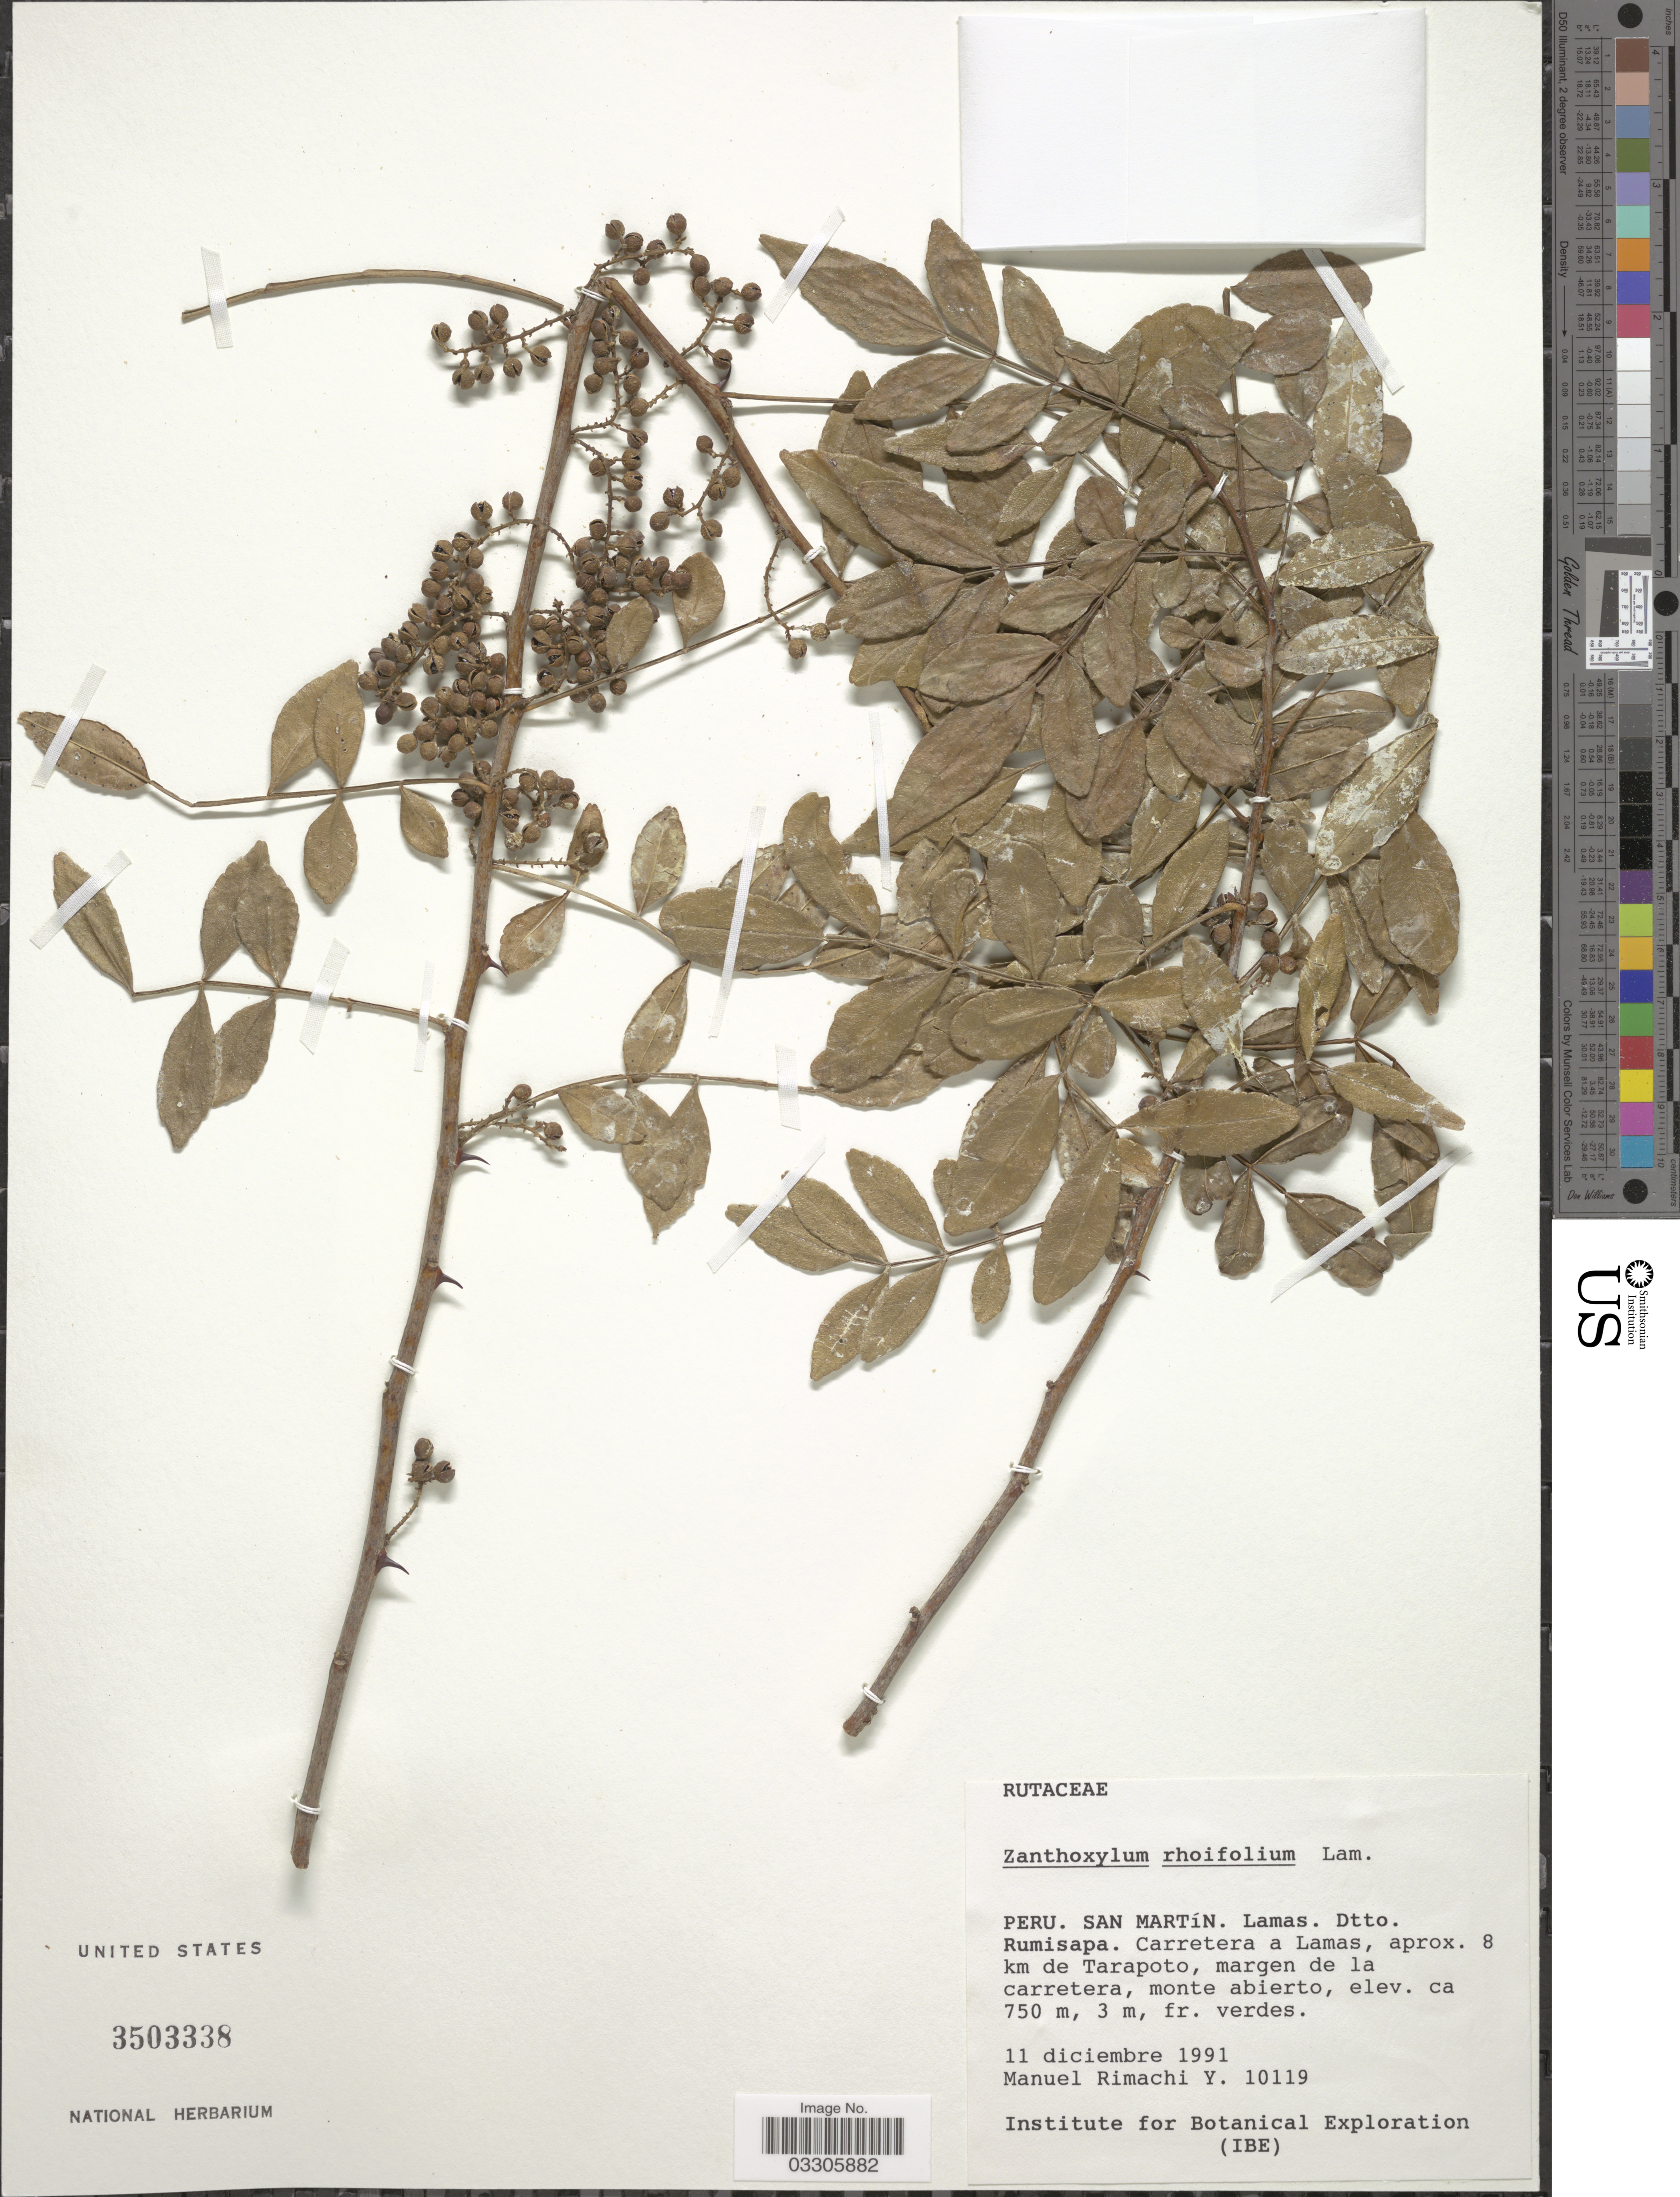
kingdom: Plantae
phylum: Tracheophyta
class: Magnoliopsida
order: Sapindales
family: Rutaceae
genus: Zanthoxylum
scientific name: Zanthoxylum fagara subsp. culantrilo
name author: (Kunth) Reynel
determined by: Londoño-Echeverri, Y.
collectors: M. Rimachi Y.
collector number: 10119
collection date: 1991-12-11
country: Peru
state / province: San Martín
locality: Lamas, Dtto. Rumisapa. Carretera a Lamas, aprox. 8 km de Tarapoto.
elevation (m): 750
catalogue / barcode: US 3503338